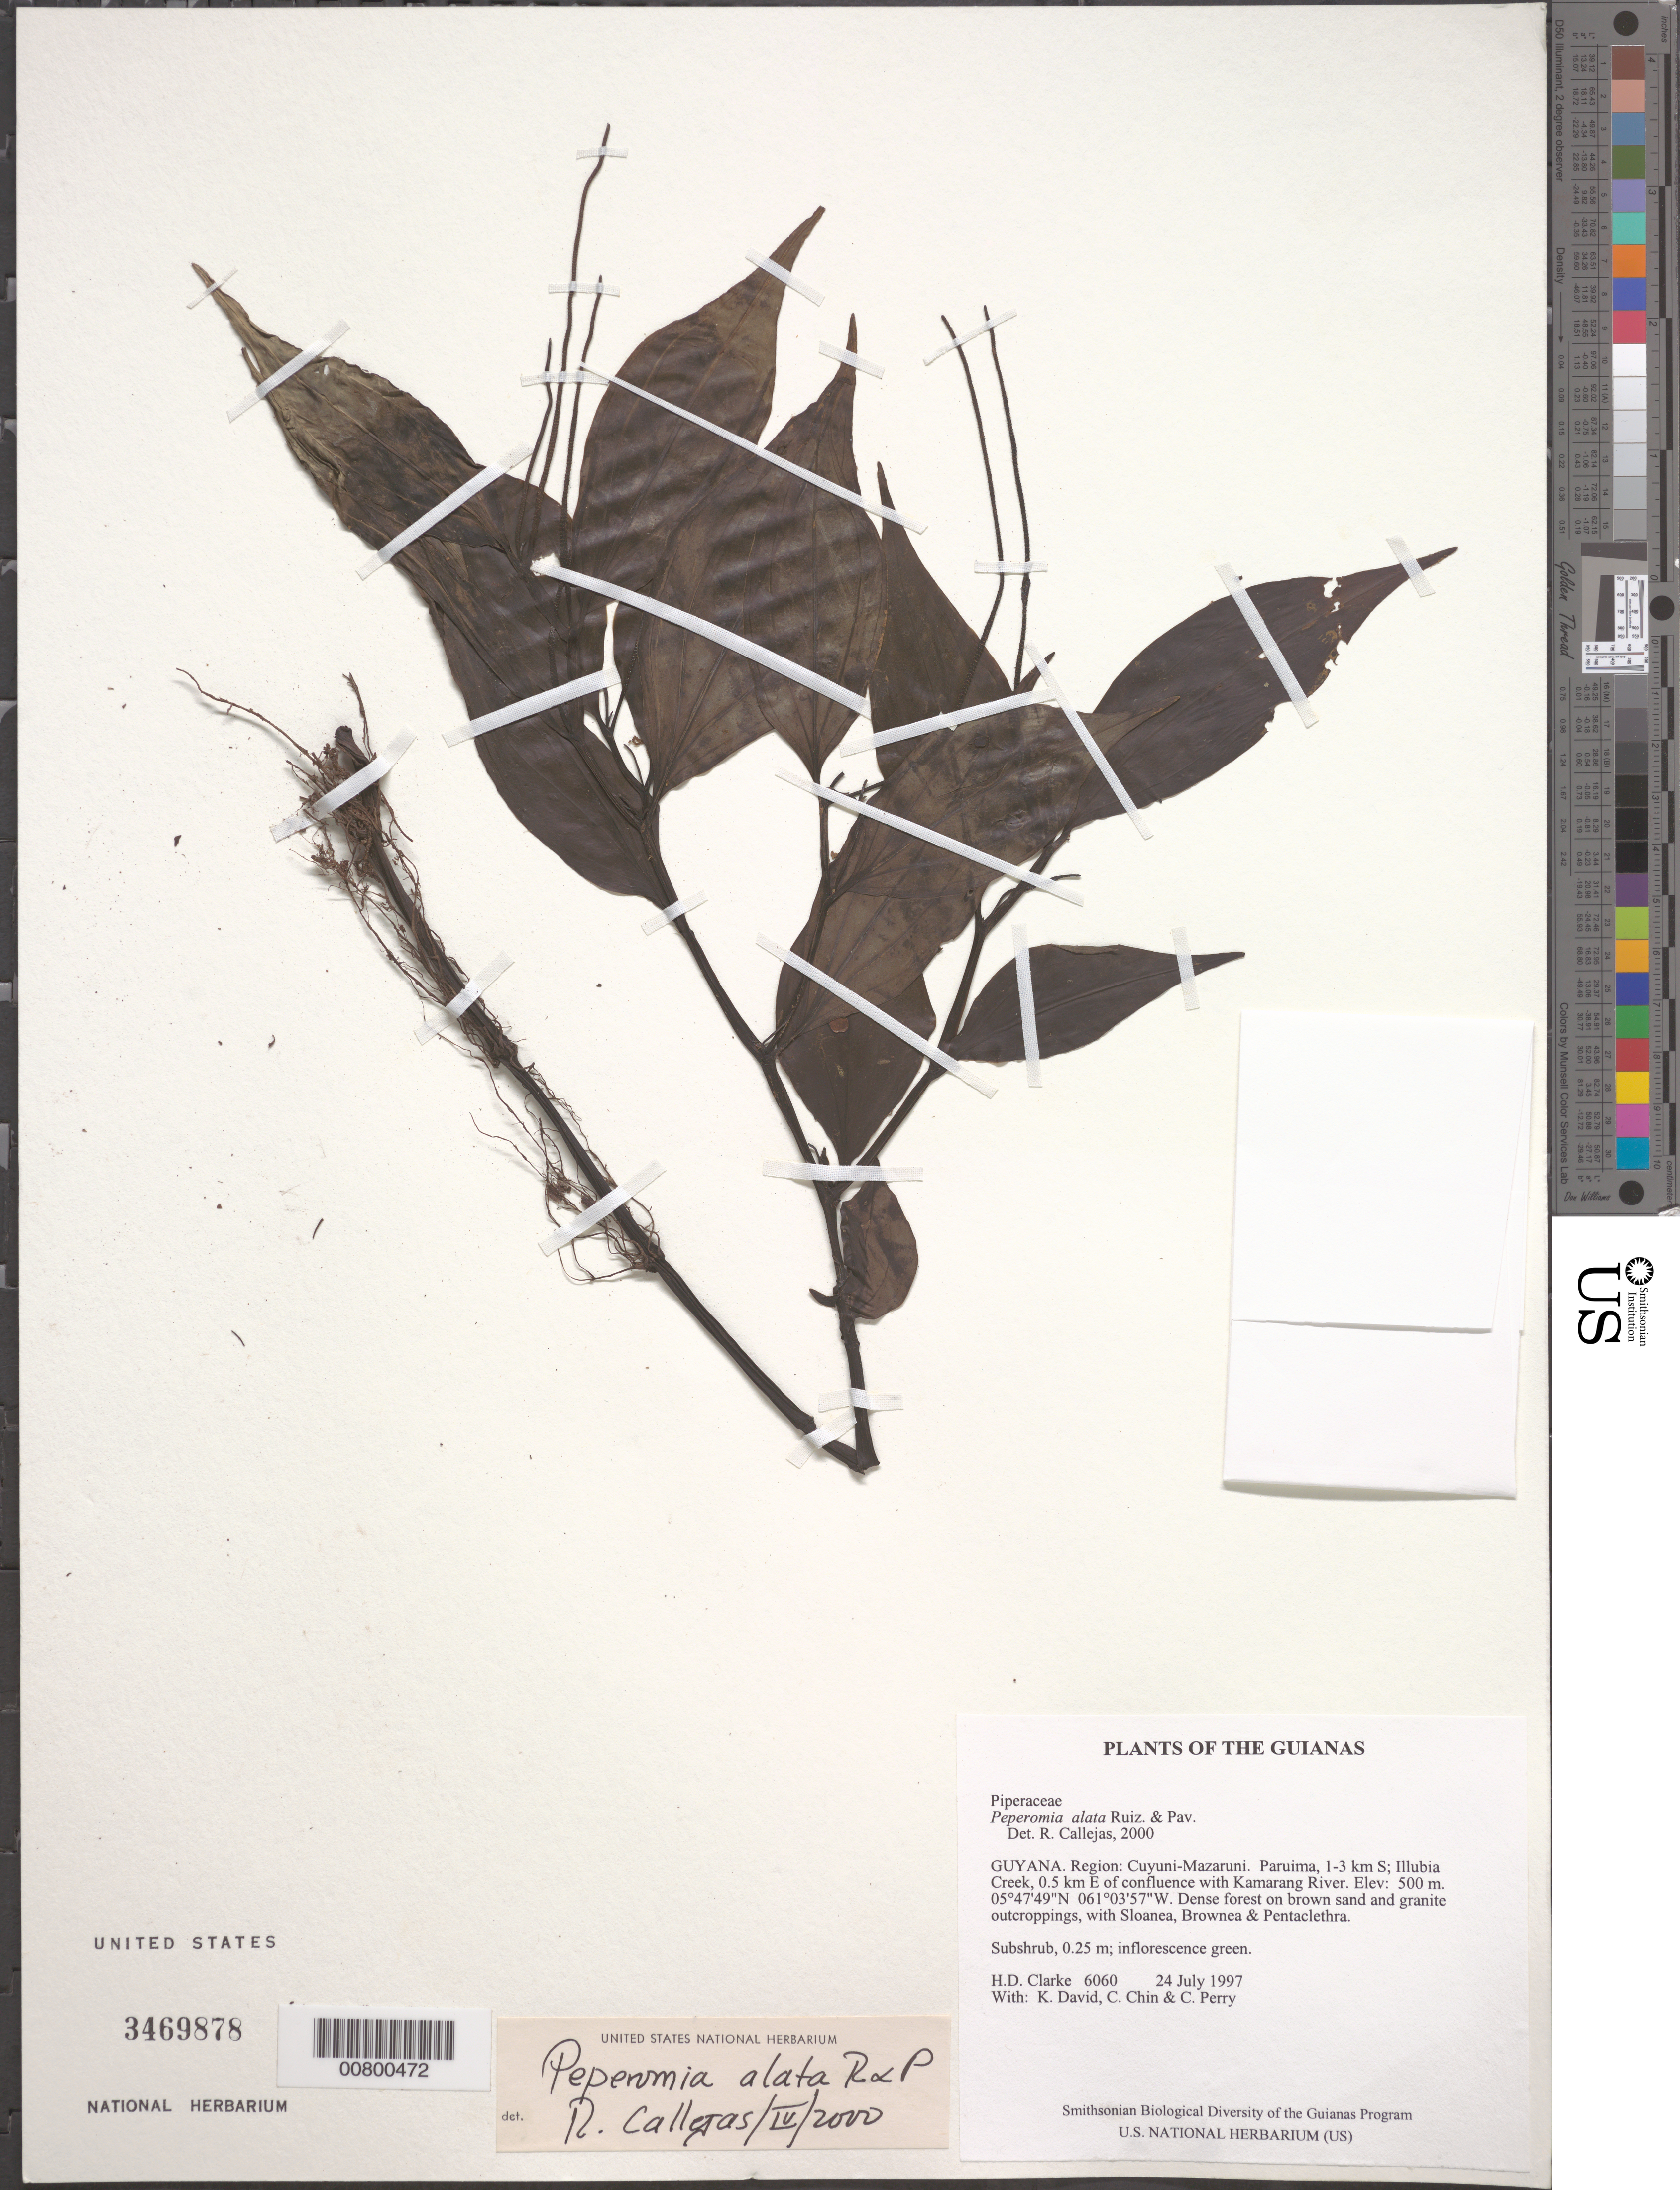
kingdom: Plantae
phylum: Tracheophyta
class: Magnoliopsida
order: Piperales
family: Piperaceae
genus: Peperomia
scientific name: Peperomia alata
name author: Ruiz & Pav.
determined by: Callejas, Ricardo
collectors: H. D. Clarke, K. David, C. Chin & C. Perry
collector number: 6060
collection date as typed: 24 July 1997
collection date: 1997-07-24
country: Guyana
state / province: Cuyuni-Mazaruni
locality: Paruima, 1-3 km S; Illubia Creek, 0.5 km E of confluence with Kamarang River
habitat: Dense forest on brown sand and granite outcroppings, with Sloanea, Brownea & Pentaclethra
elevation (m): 500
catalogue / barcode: US 3469878